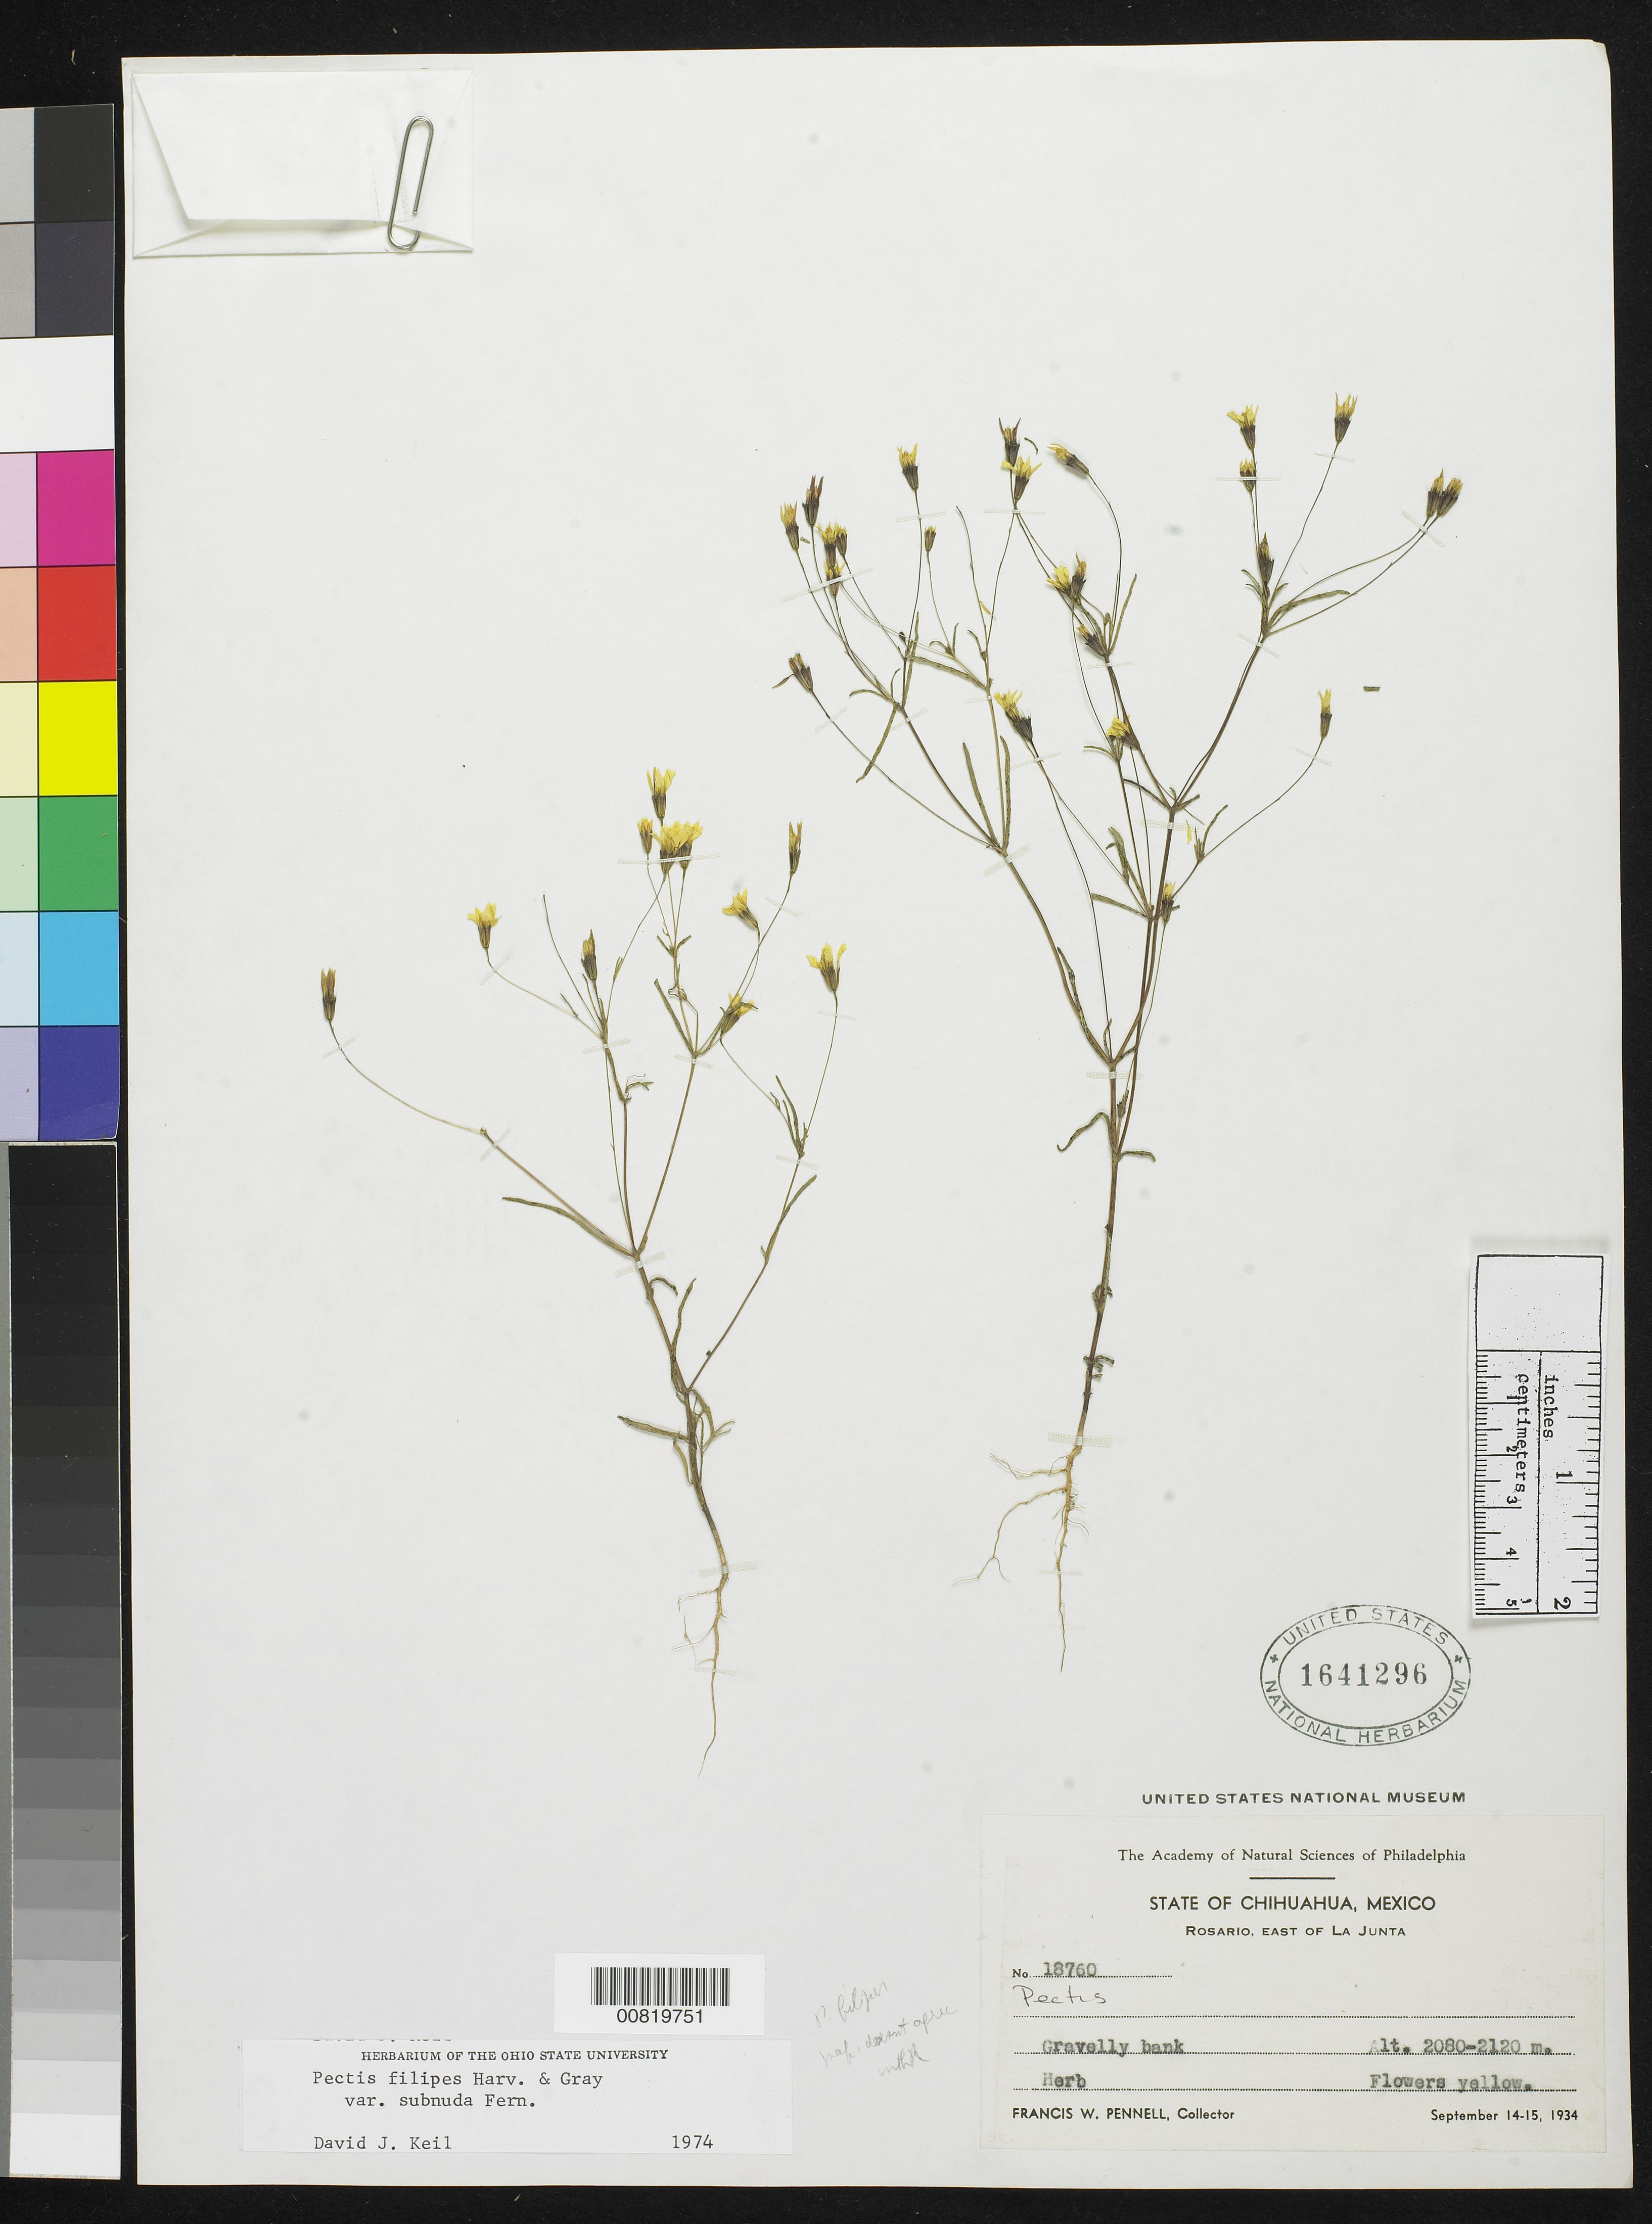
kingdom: Plantae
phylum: Tracheophyta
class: Magnoliopsida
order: Asterales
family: Asteraceae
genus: Pectis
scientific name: Pectis filipes var. subnuda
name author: Fernald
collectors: F. W. Pennell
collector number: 18760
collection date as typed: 14 Sep 1934 to 15 Sep 1934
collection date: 1934-09-14/1934-09-15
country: Mexico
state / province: Chihuahua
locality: Rosario, east of La Junta, Chihuahua.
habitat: Gravelly bank.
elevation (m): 2120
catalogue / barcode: US 1641296